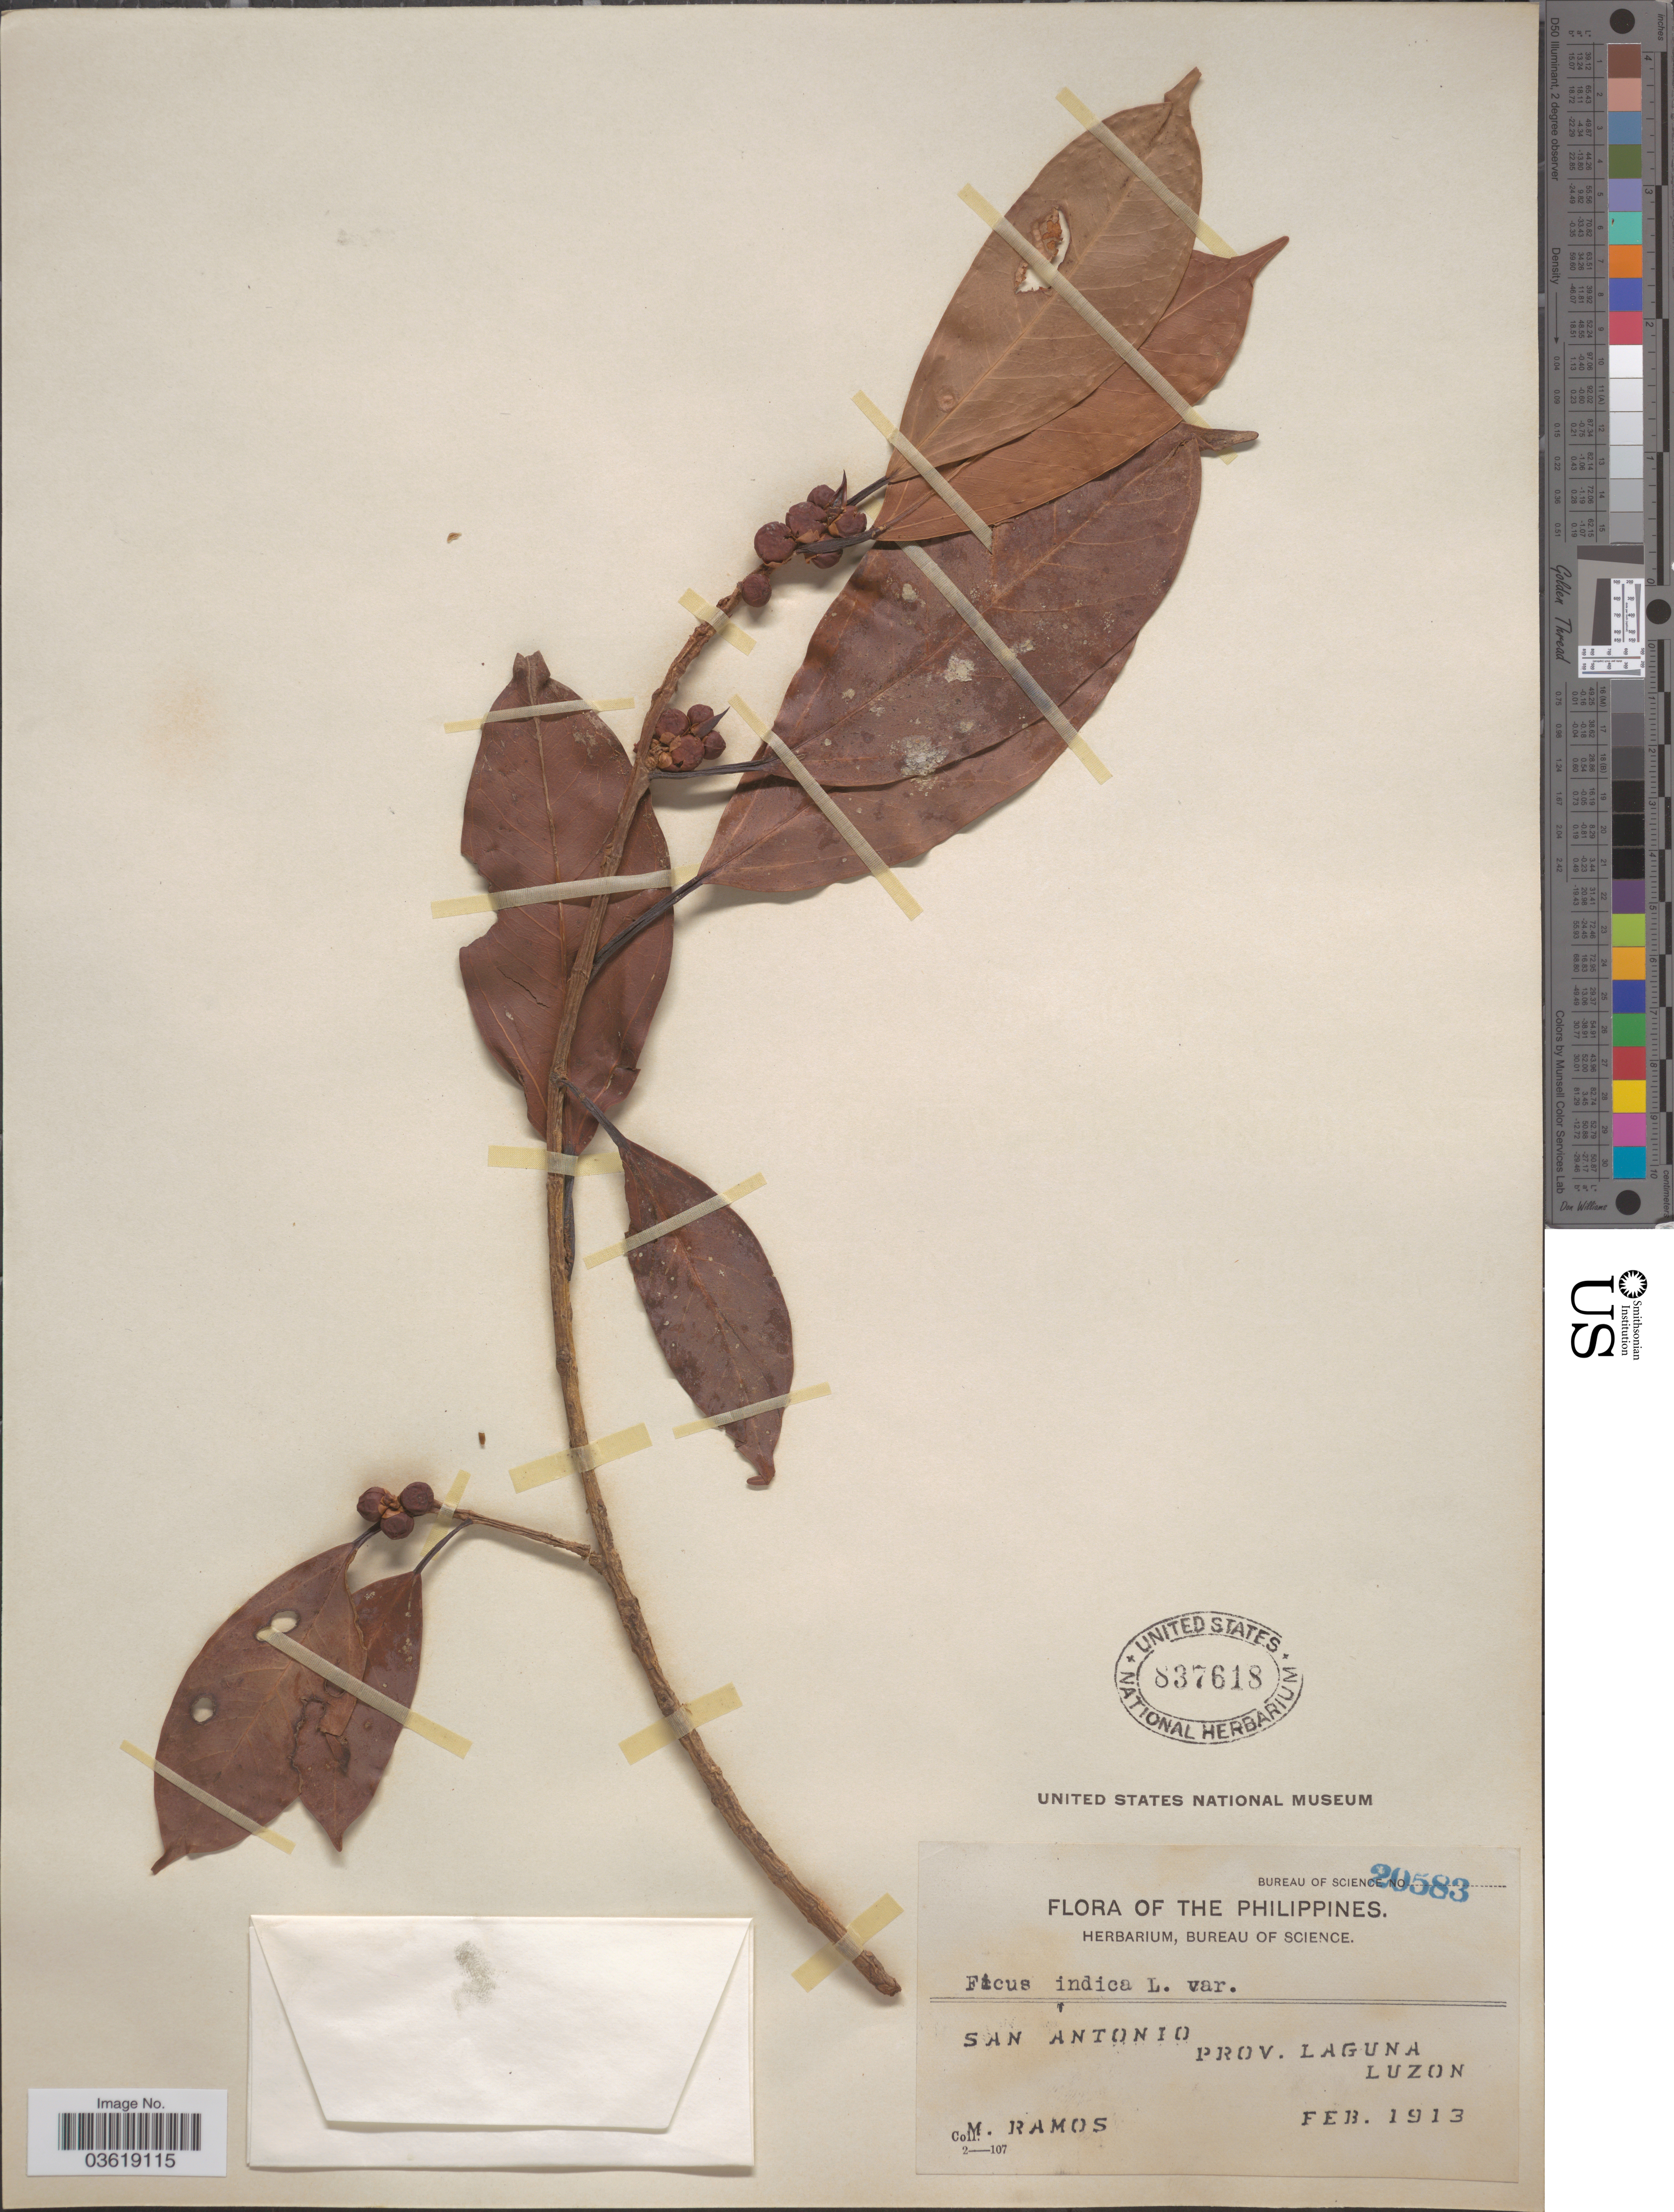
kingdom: Plantae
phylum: Tracheophyta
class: Magnoliopsida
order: Rosales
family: Moraceae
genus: Ficus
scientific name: Ficus indica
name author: L.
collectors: M. Ramos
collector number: Bureau of Science 20583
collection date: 1913-02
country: Philippines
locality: San Antonio. Prov. Laguna, Luzon.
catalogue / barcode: US 837618